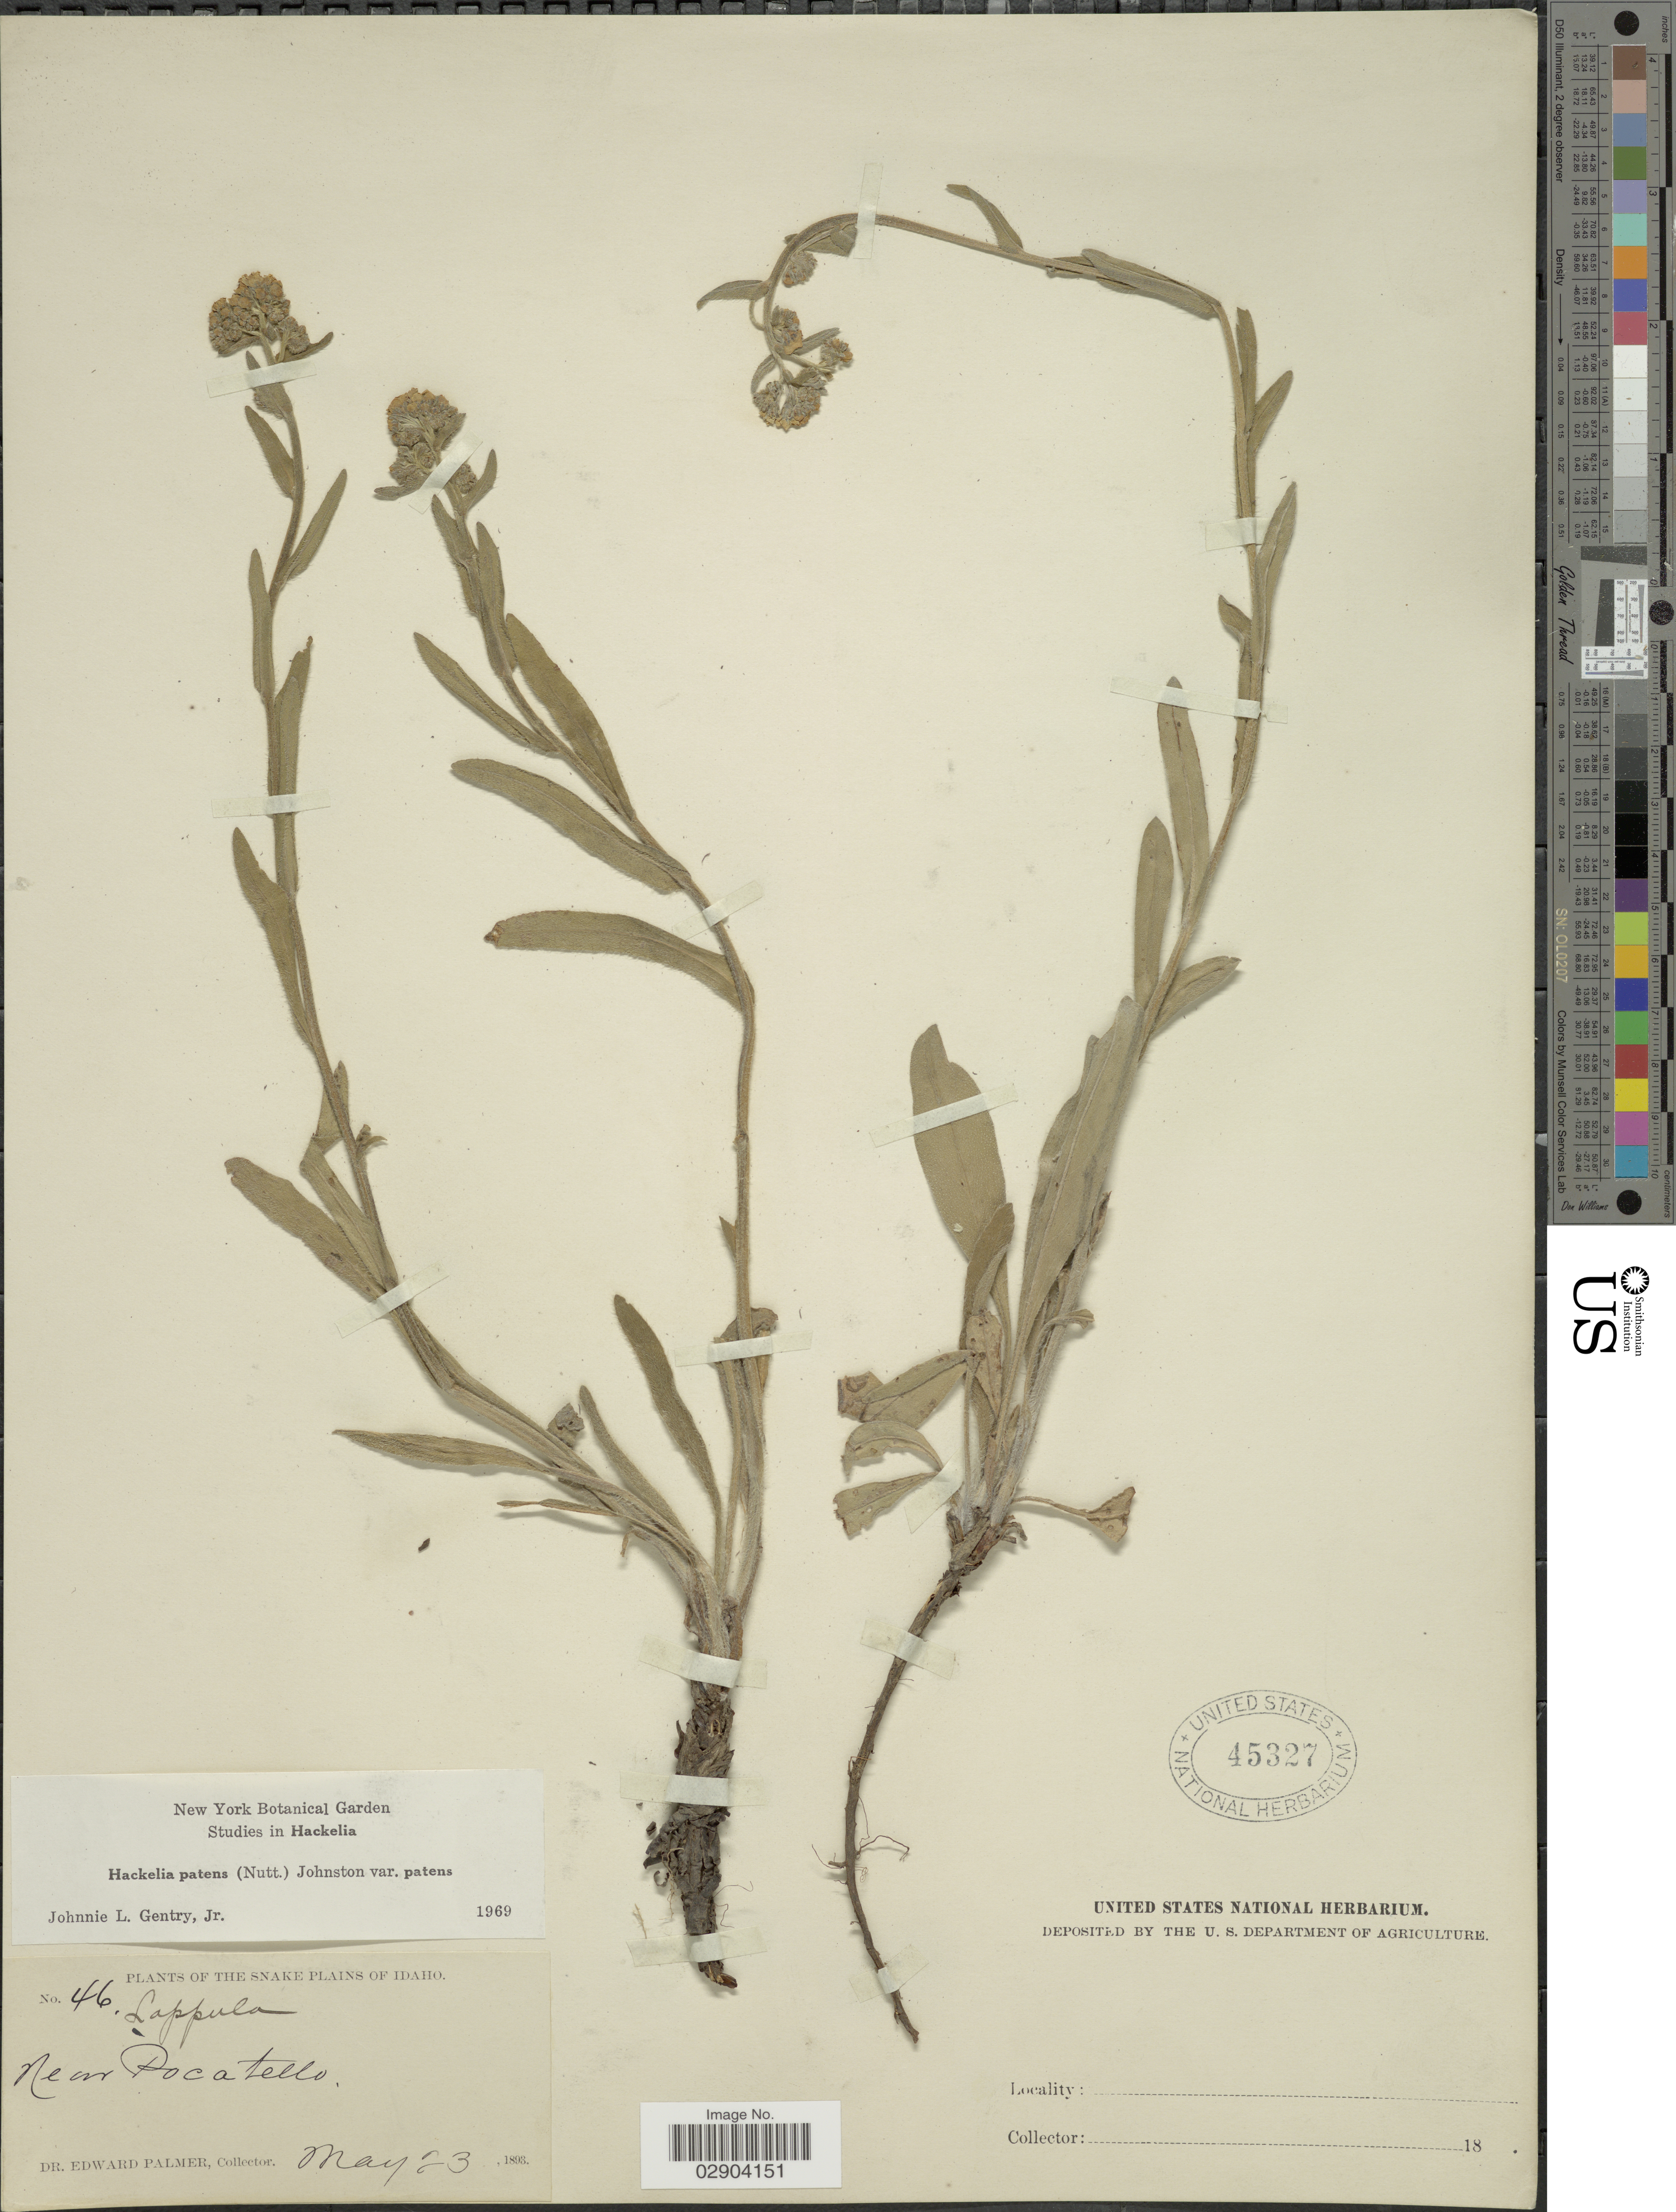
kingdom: Plantae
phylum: Tracheophyta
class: Magnoliopsida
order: Boraginales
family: Boraginaceae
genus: Hackelia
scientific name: Hackelia patens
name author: I.M. Johnst.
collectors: E. Palmer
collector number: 46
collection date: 1893-05-23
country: United States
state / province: Idaho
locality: Snake Plains of Idaho. Near Pocatello.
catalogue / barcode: US 45327